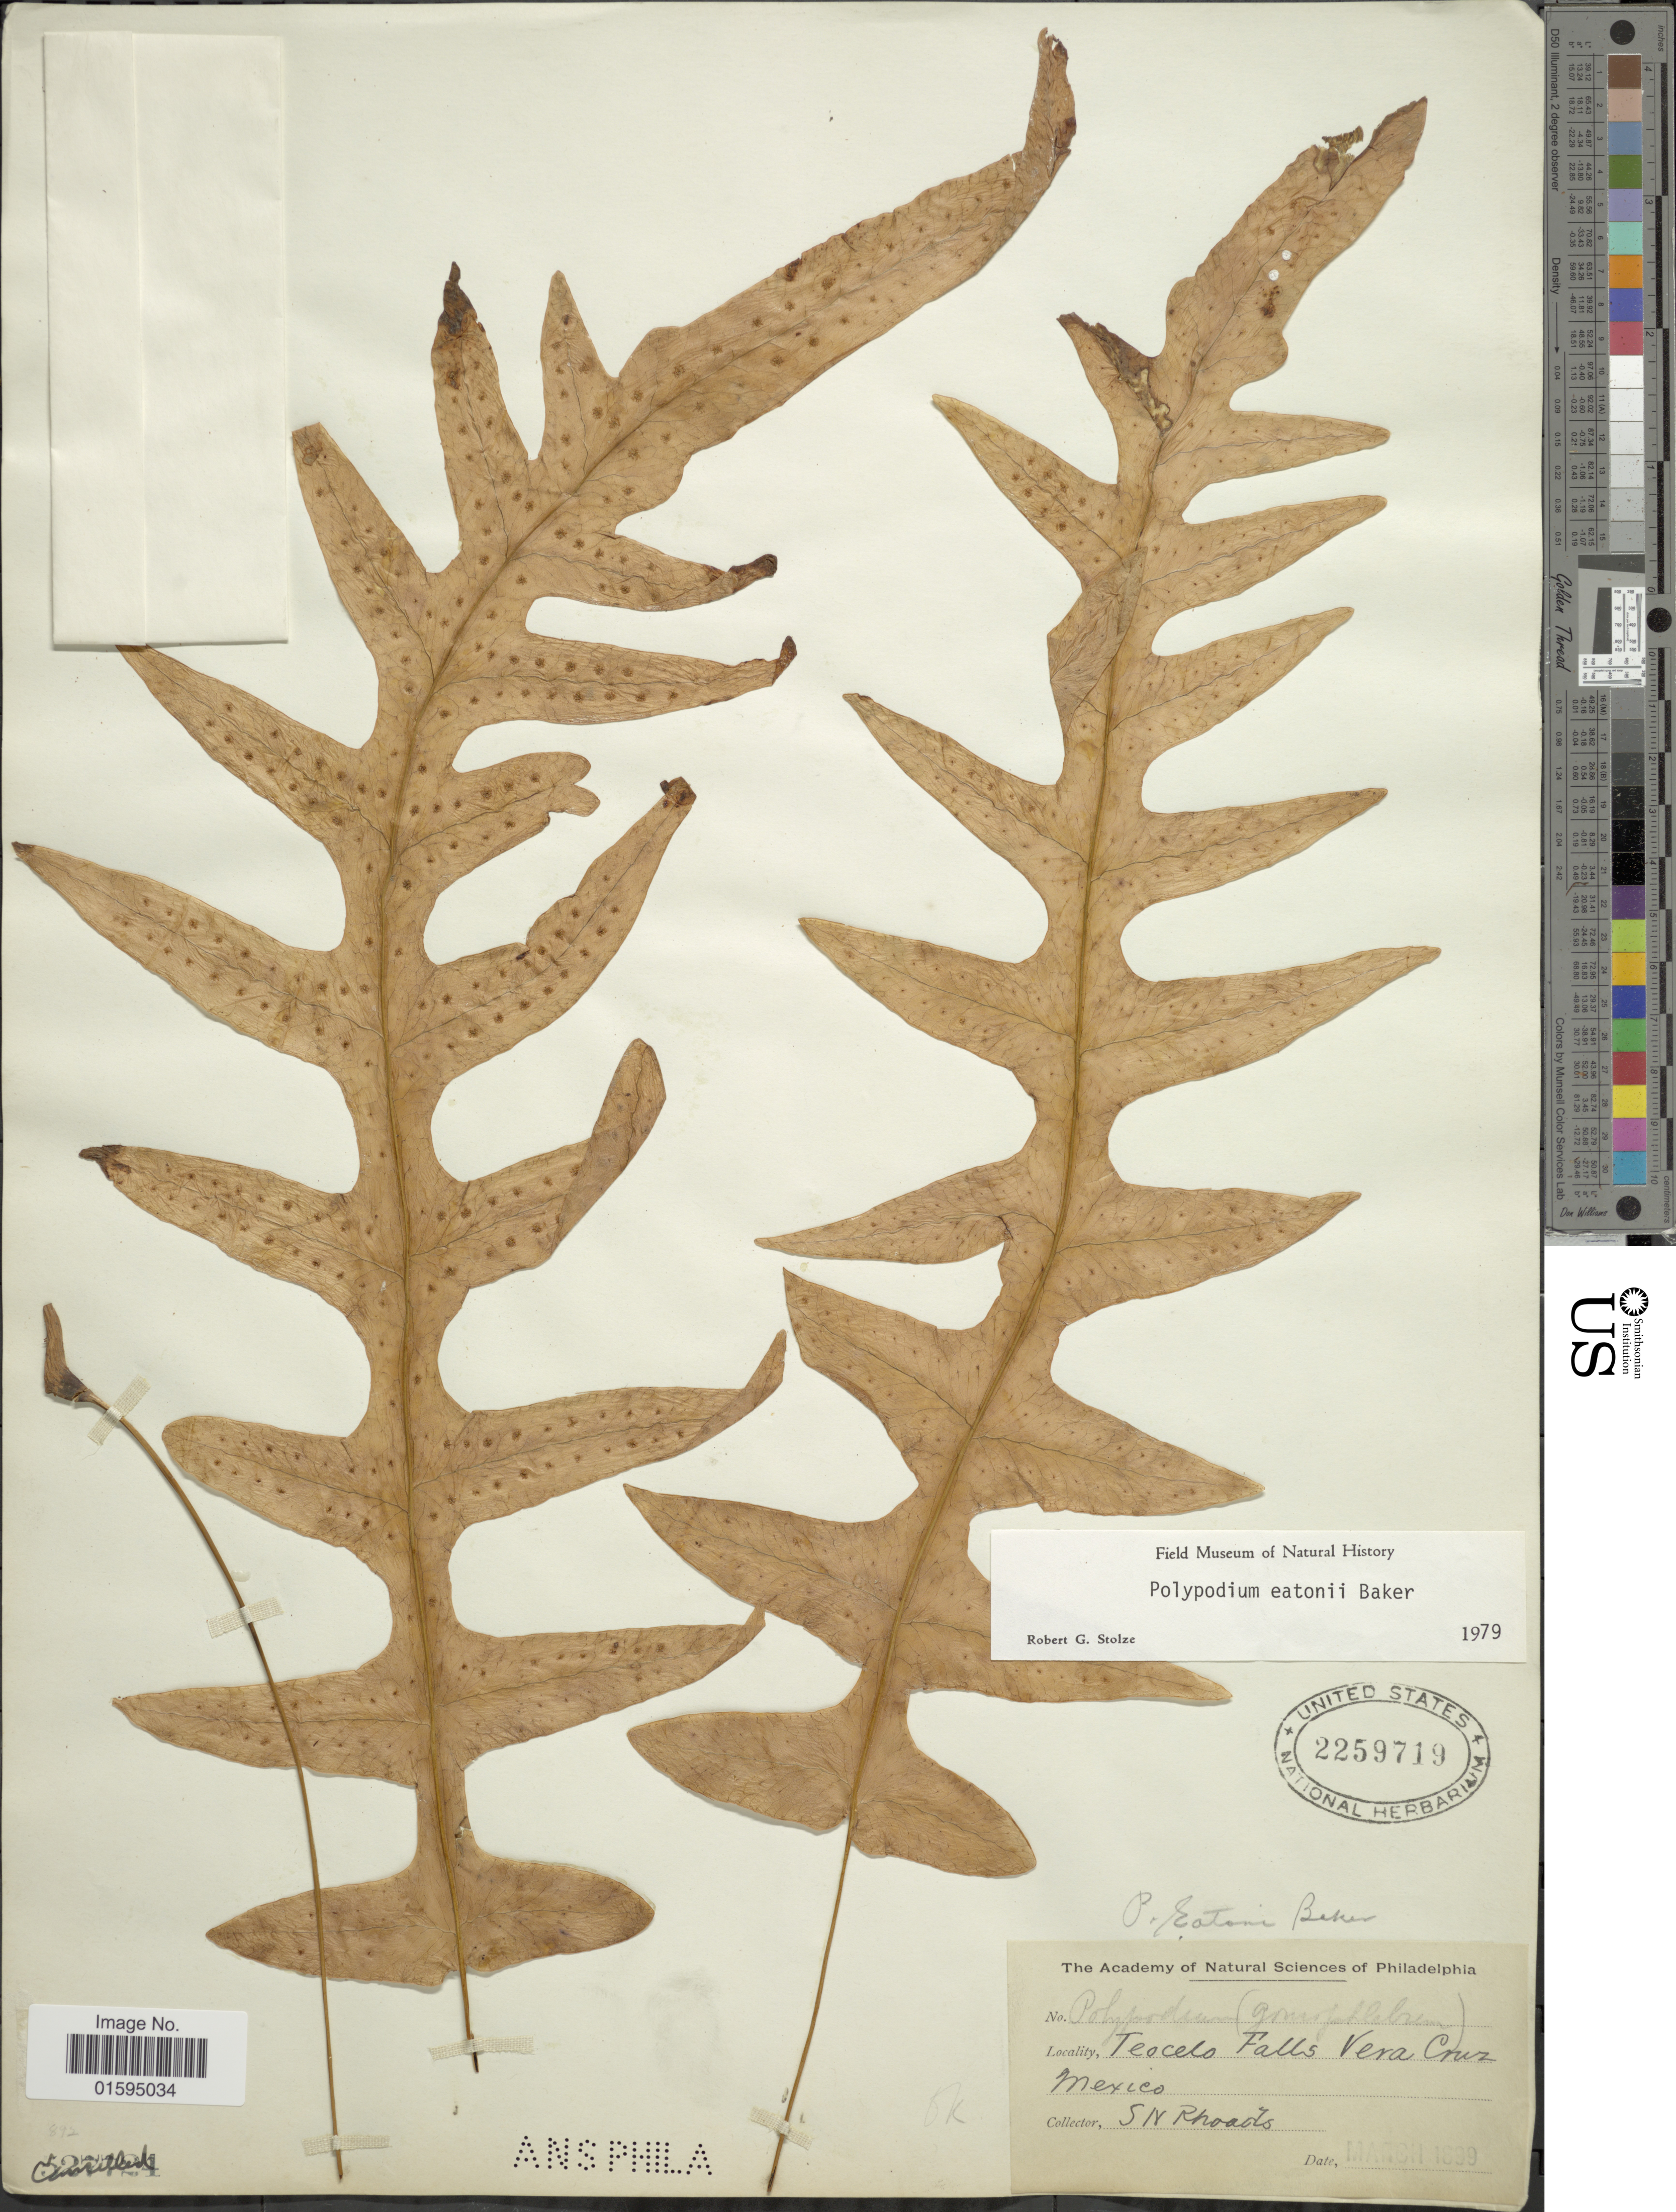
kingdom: Plantae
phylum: Tracheophyta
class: Polypodiopsida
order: Polypodiales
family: Polypodiaceae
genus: Polypodium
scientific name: Polypodium eatonii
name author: Baker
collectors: S. Rhoads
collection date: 1899-03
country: Mexico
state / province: Veracruz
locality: Teocelo Falls Vera Cruz.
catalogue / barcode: US 2259719